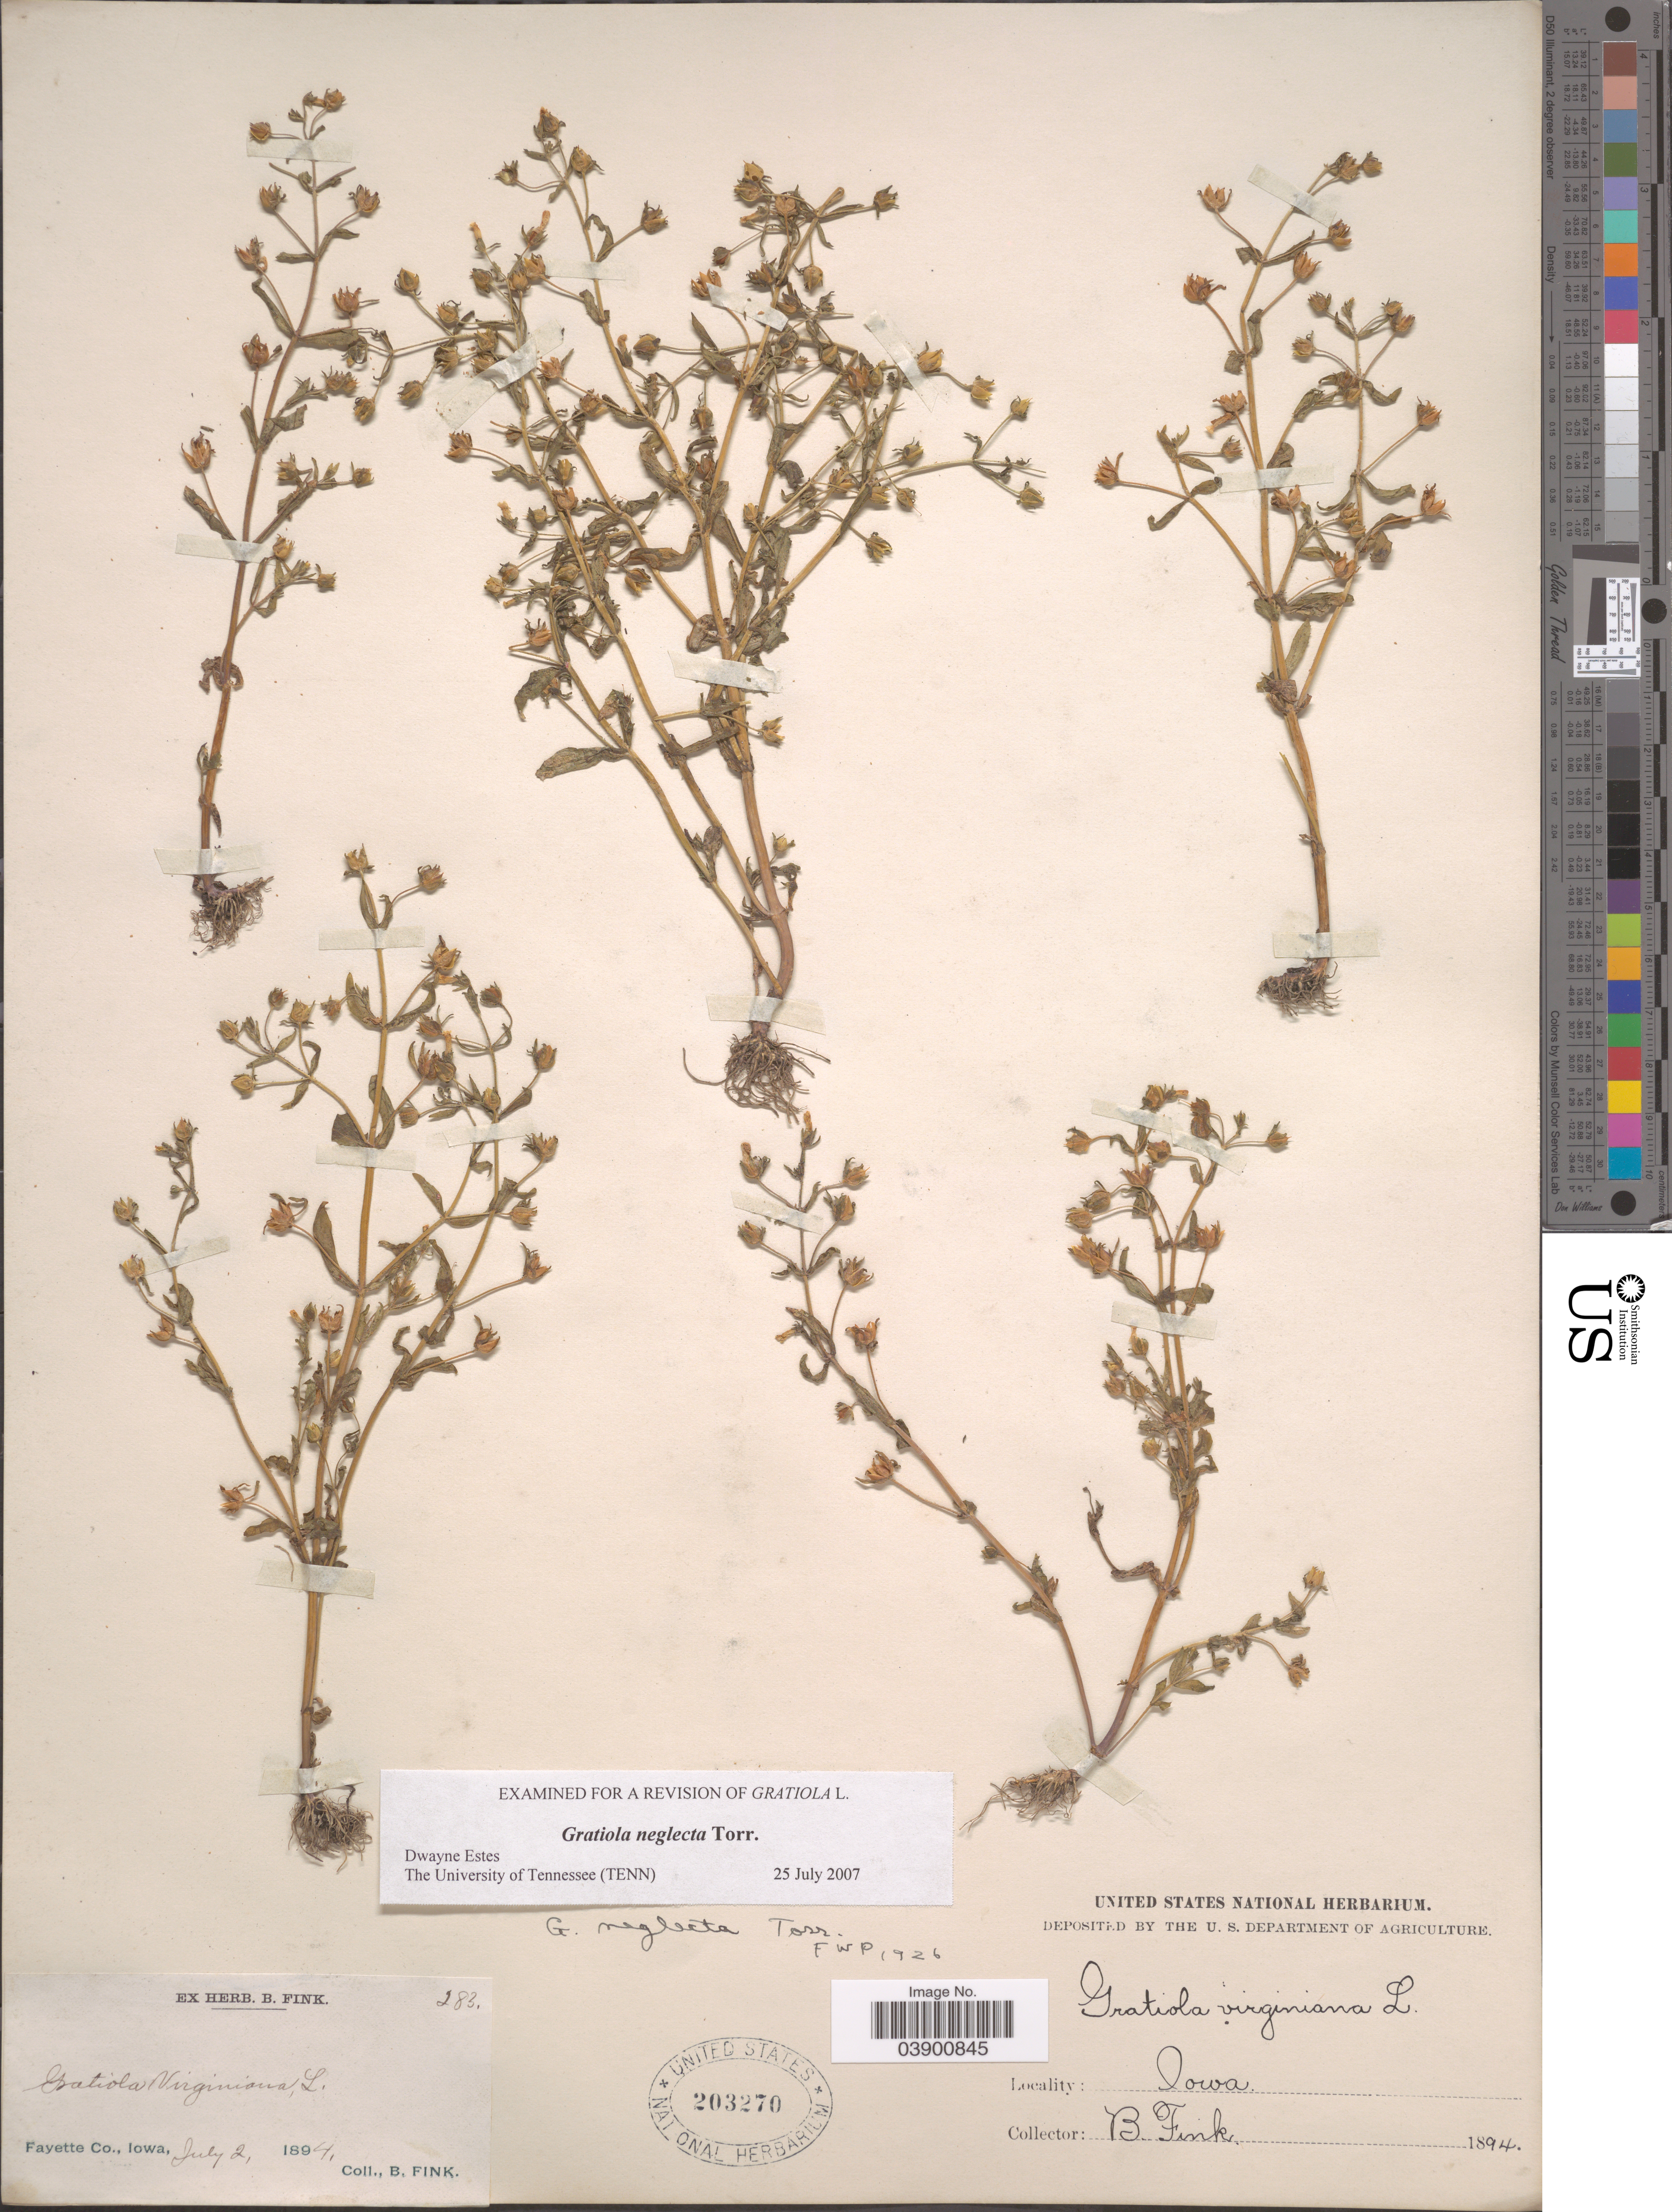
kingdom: Plantae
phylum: Tracheophyta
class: Magnoliopsida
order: Lamiales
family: Plantaginaceae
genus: Gratiola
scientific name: Gratiola neglecta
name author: Torr.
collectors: B. Fink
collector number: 283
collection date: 1894-07-02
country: United States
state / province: Iowa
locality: Fayette Co.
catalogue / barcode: US 203270